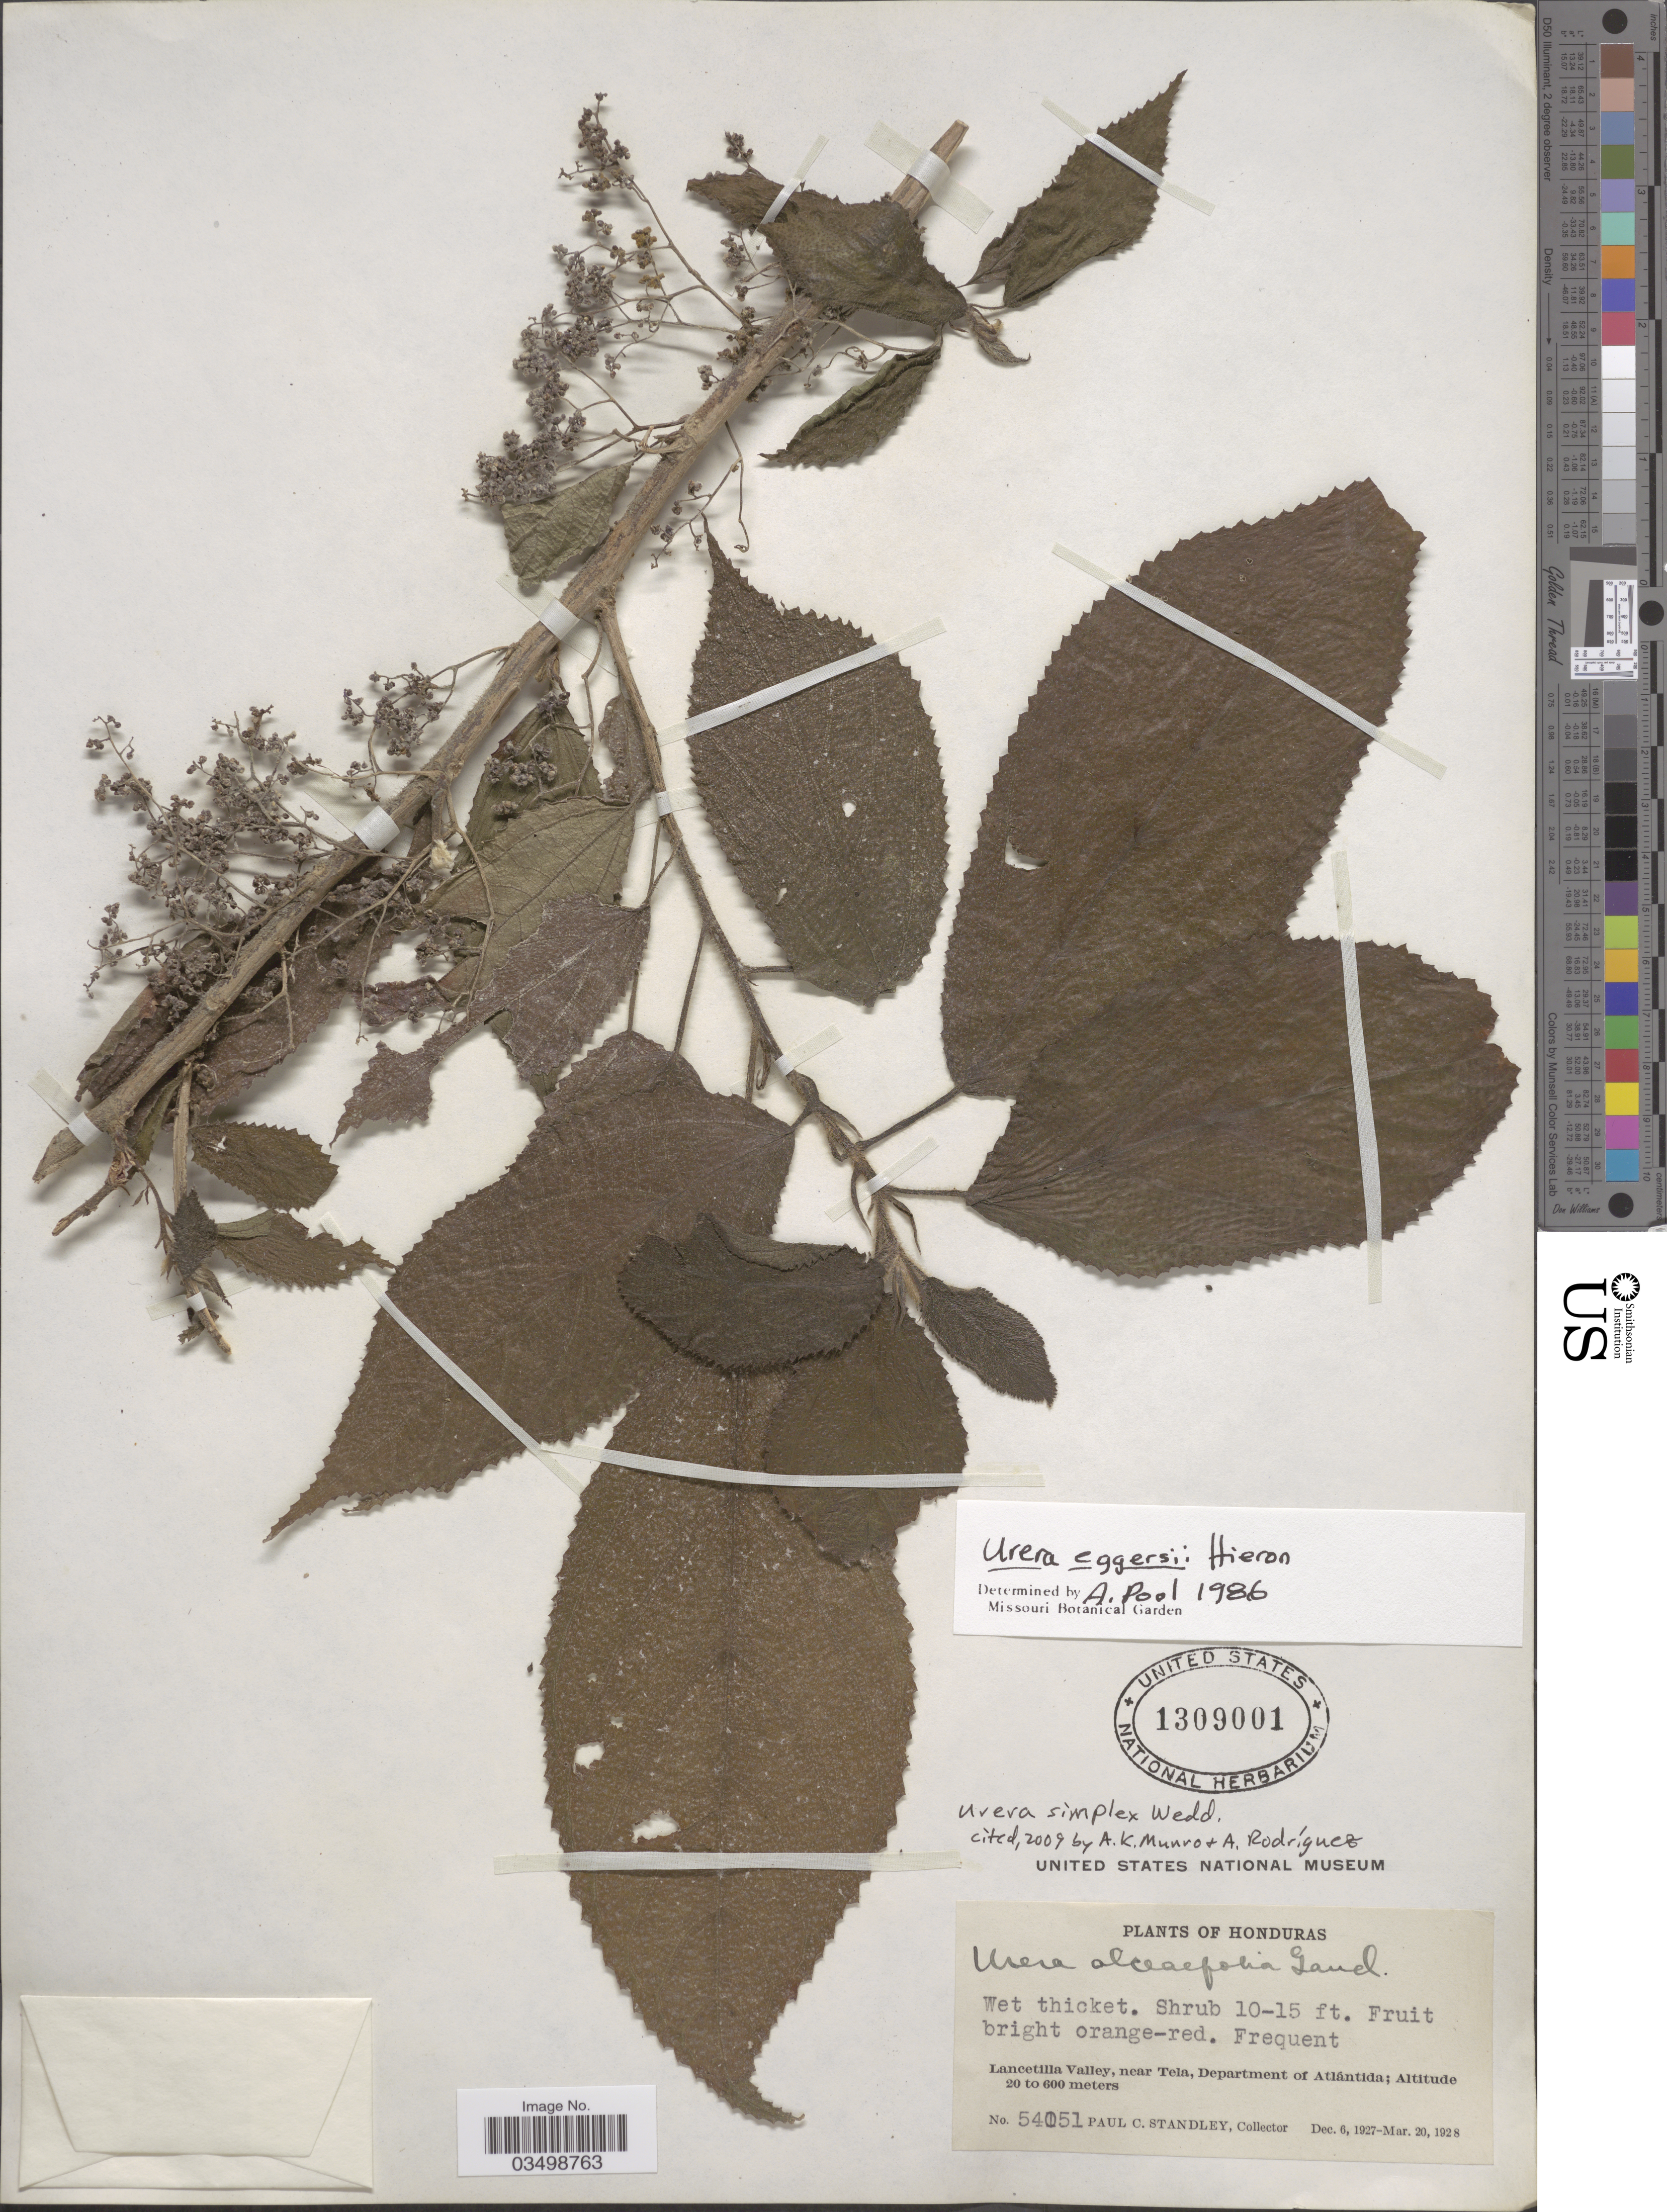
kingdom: Plantae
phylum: Tracheophyta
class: Magnoliopsida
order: Rosales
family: Urticaceae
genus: Urera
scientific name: Urera simplex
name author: Wedd.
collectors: P. C. Standley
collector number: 54051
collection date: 1927-12-06/1928-03-20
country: Honduras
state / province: Atlantida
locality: Lancetilla Valley, near Tela, Department of Atlántida.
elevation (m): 20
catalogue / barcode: US 1309001